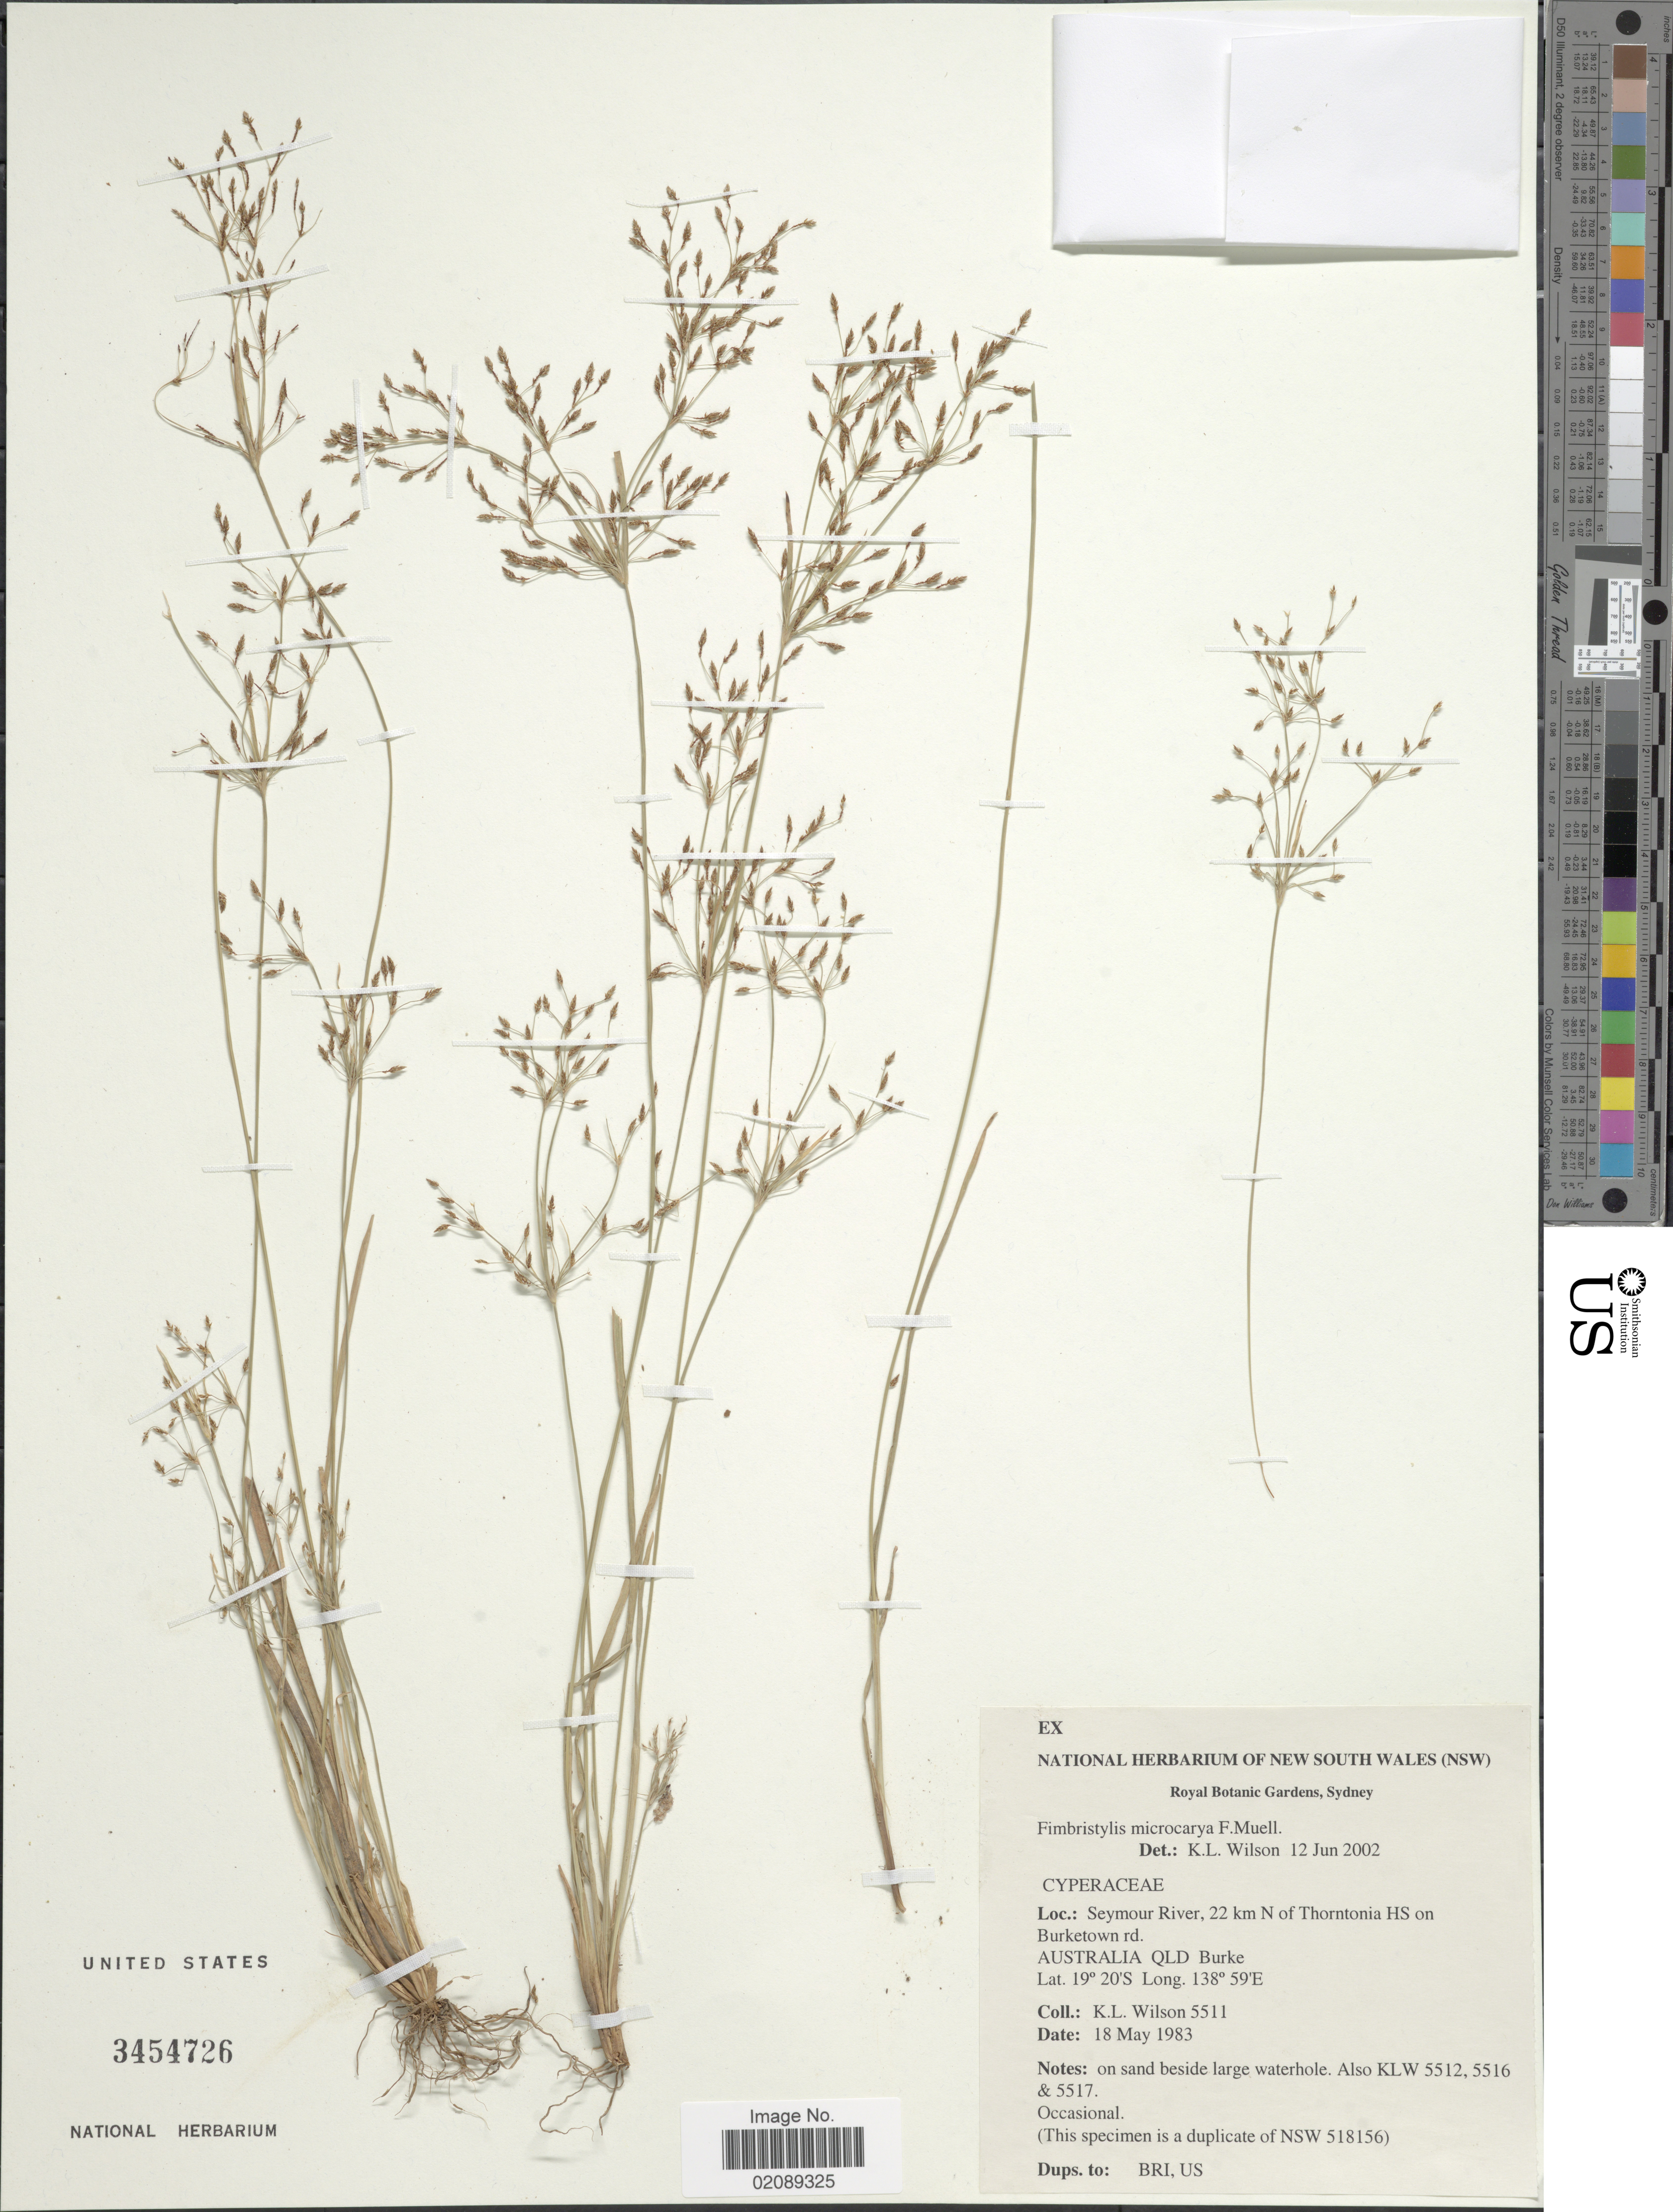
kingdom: Plantae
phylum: Tracheophyta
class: Liliopsida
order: Poales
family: Cyperaceae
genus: Fimbristylis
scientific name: Fimbristylis microcarya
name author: F. Muell.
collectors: K. L. Wilson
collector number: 5511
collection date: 1983-05-18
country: Australia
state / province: Queensland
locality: Seymour River, 22 km N of Thorntonia HS on Burketown rd. QLD Burke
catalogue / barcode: US 3454726